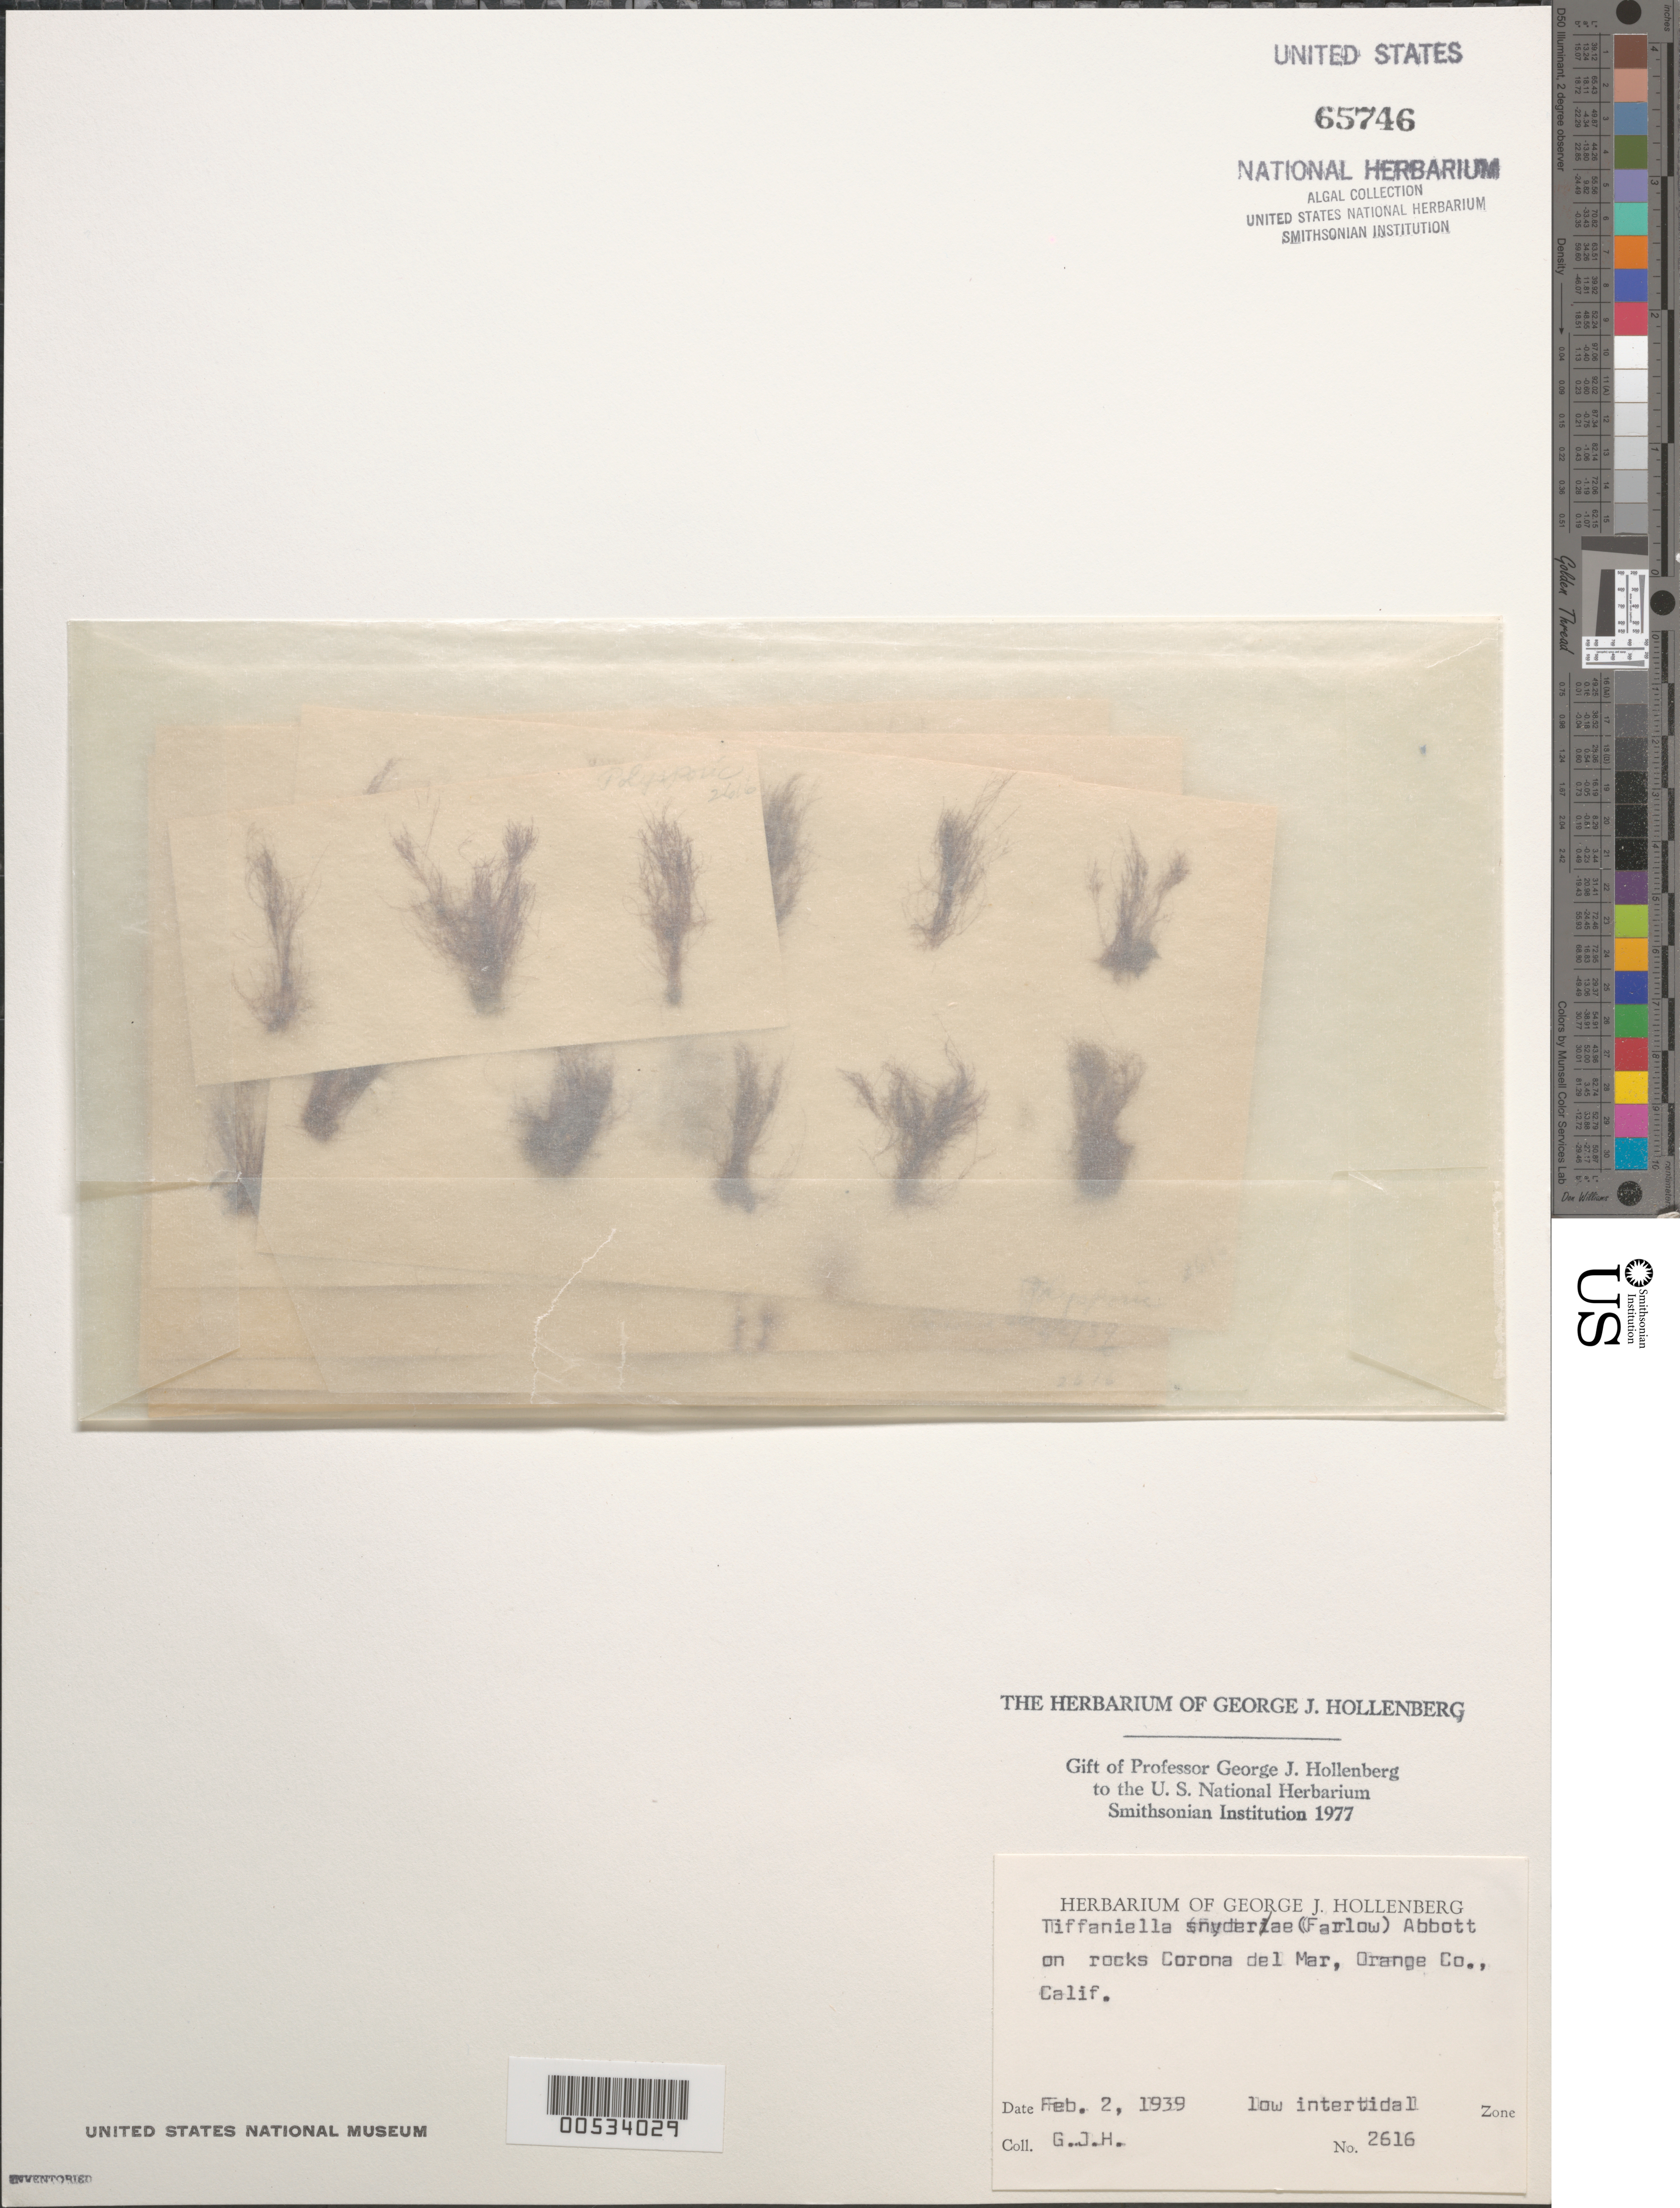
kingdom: Plantae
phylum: Rhodophyta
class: Florideophyceae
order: Ceramiales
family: Wrangeliaceae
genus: Tiffaniella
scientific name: Tiffaniella snyderae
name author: (Farl.) I.A. Abbott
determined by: Hollenberg, George J.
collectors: G. Hollenberg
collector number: GJH 2616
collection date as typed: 02 Feb 1939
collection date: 1939-02-02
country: United States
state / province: California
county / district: Orange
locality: Corona del Mar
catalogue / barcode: US 65746